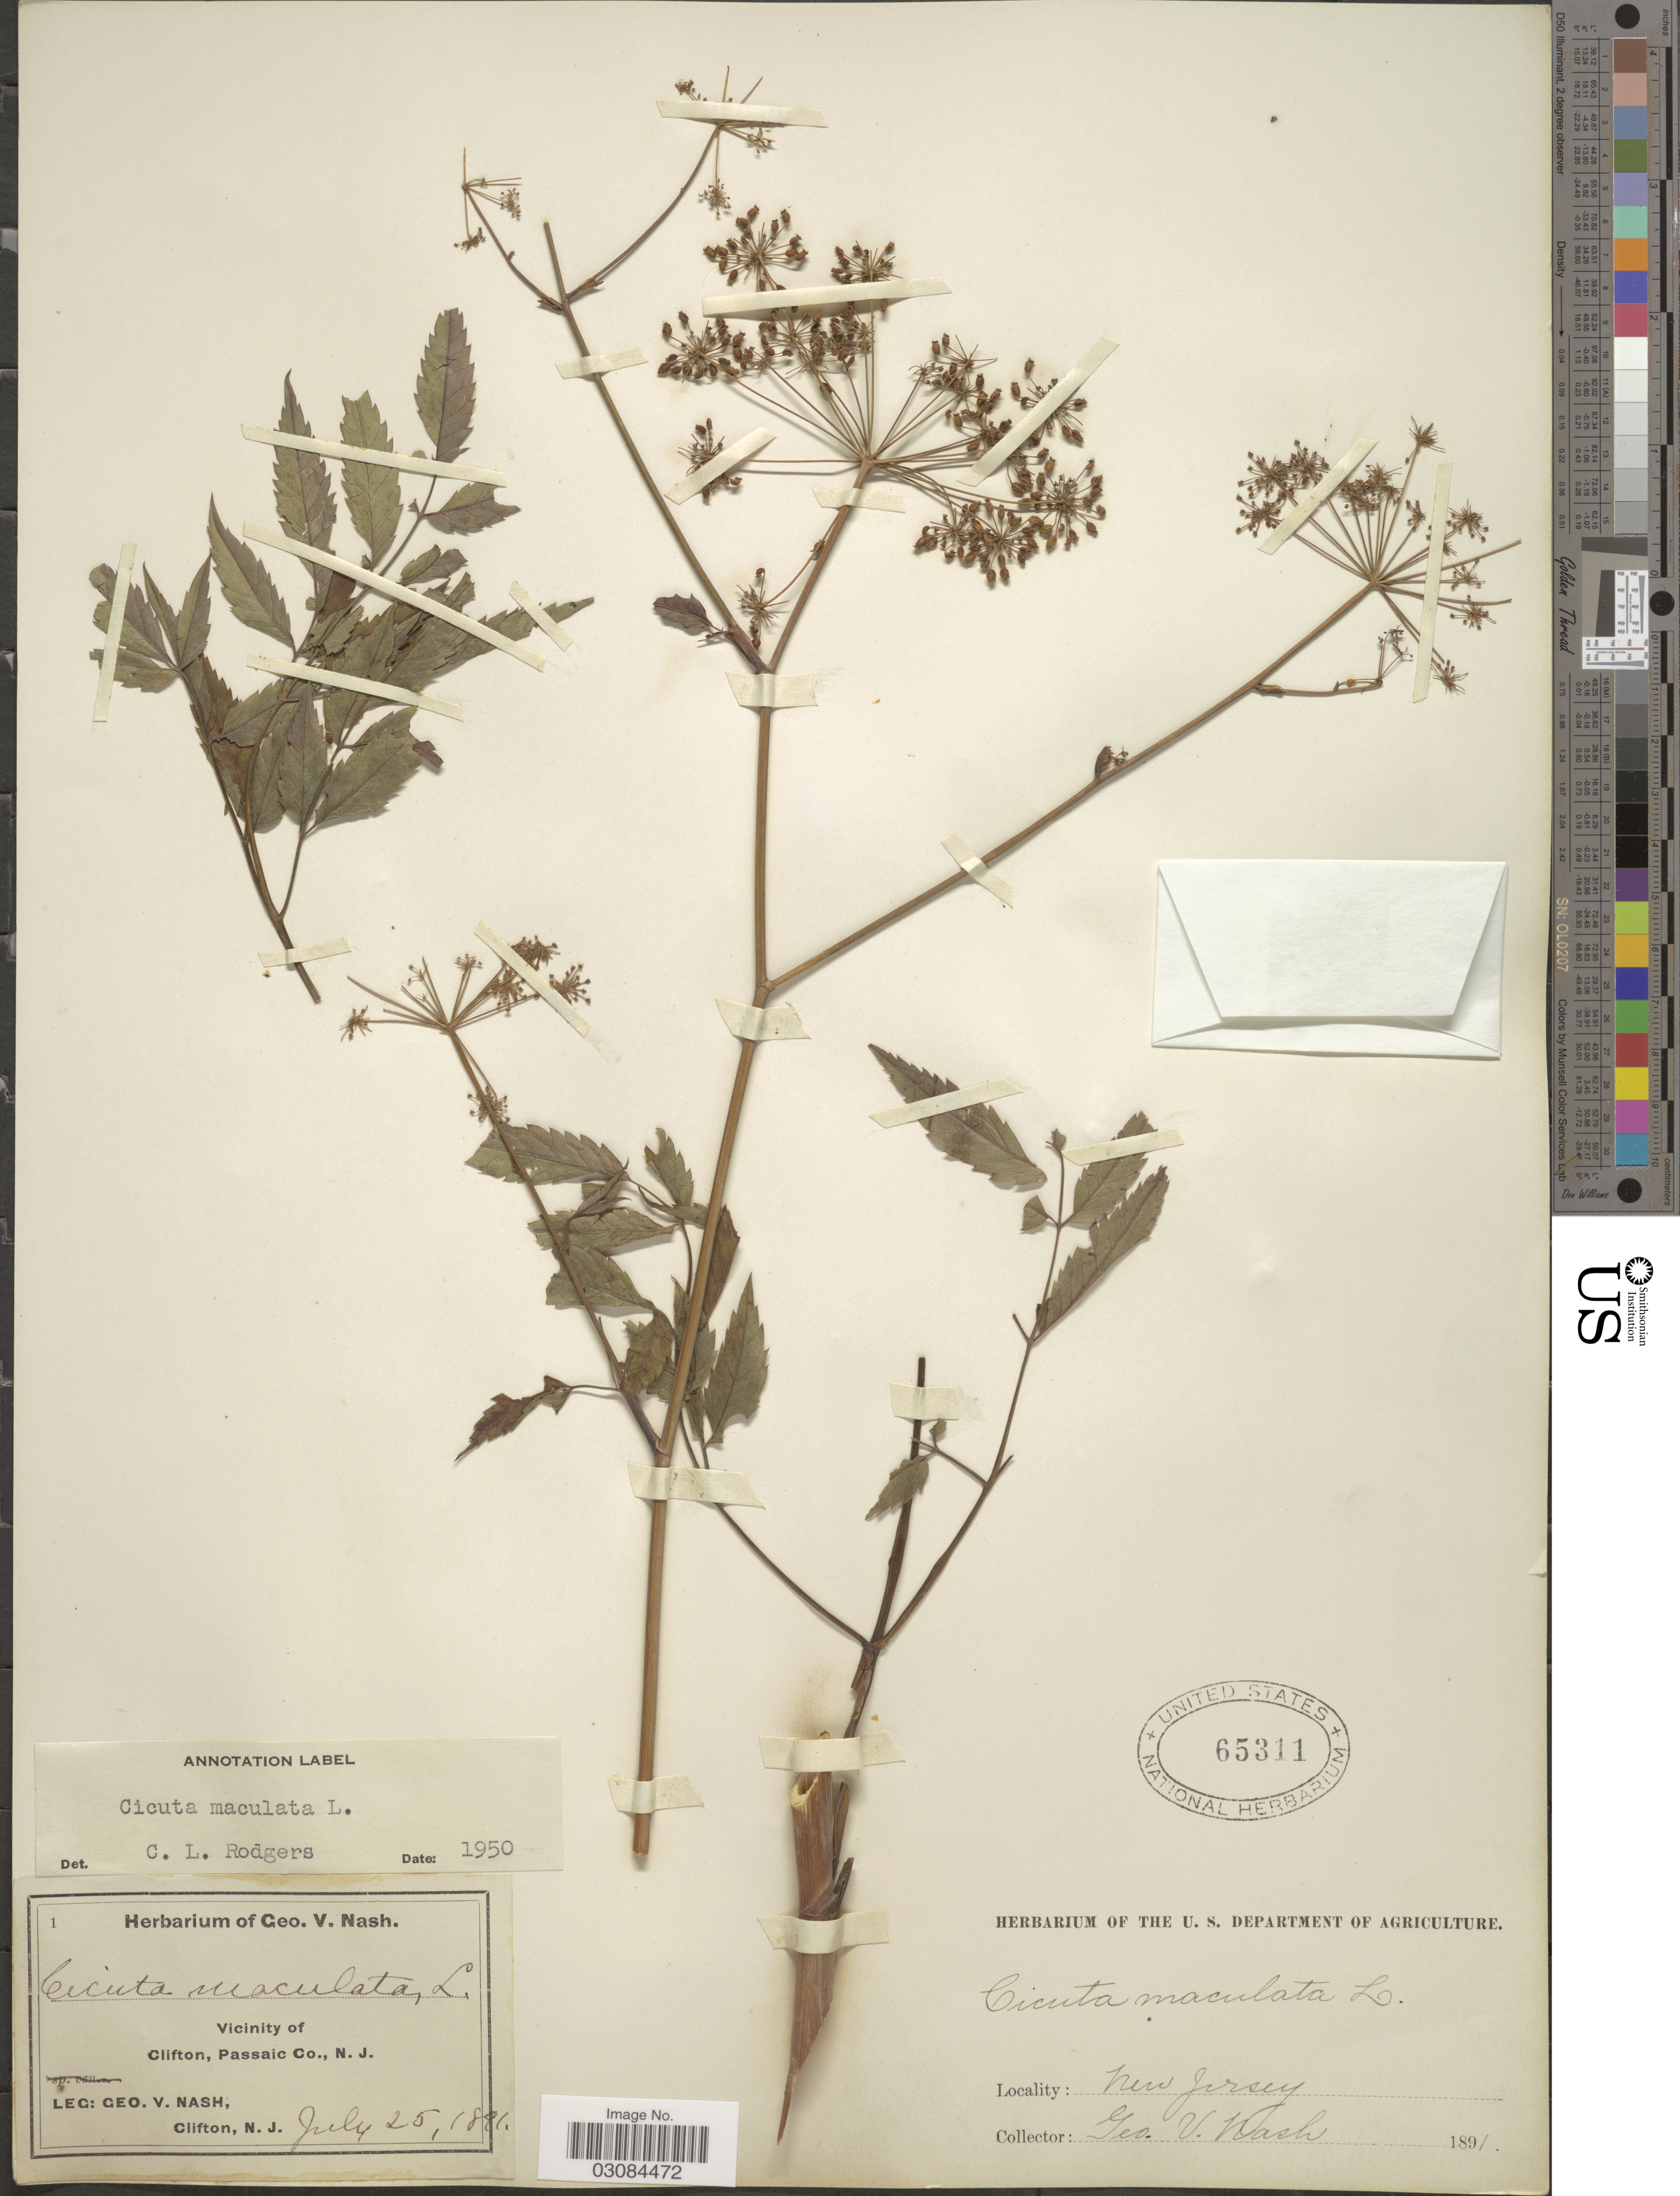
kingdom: Plantae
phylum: Tracheophyta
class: Magnoliopsida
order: Apiales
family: Apiaceae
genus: Cicuta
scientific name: Cicuta maculata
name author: L.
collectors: G. V. Nash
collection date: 1891-07-25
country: United States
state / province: New Jersey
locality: Vicinity of Clifton, Passaic Co., N. J.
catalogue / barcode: US 65311